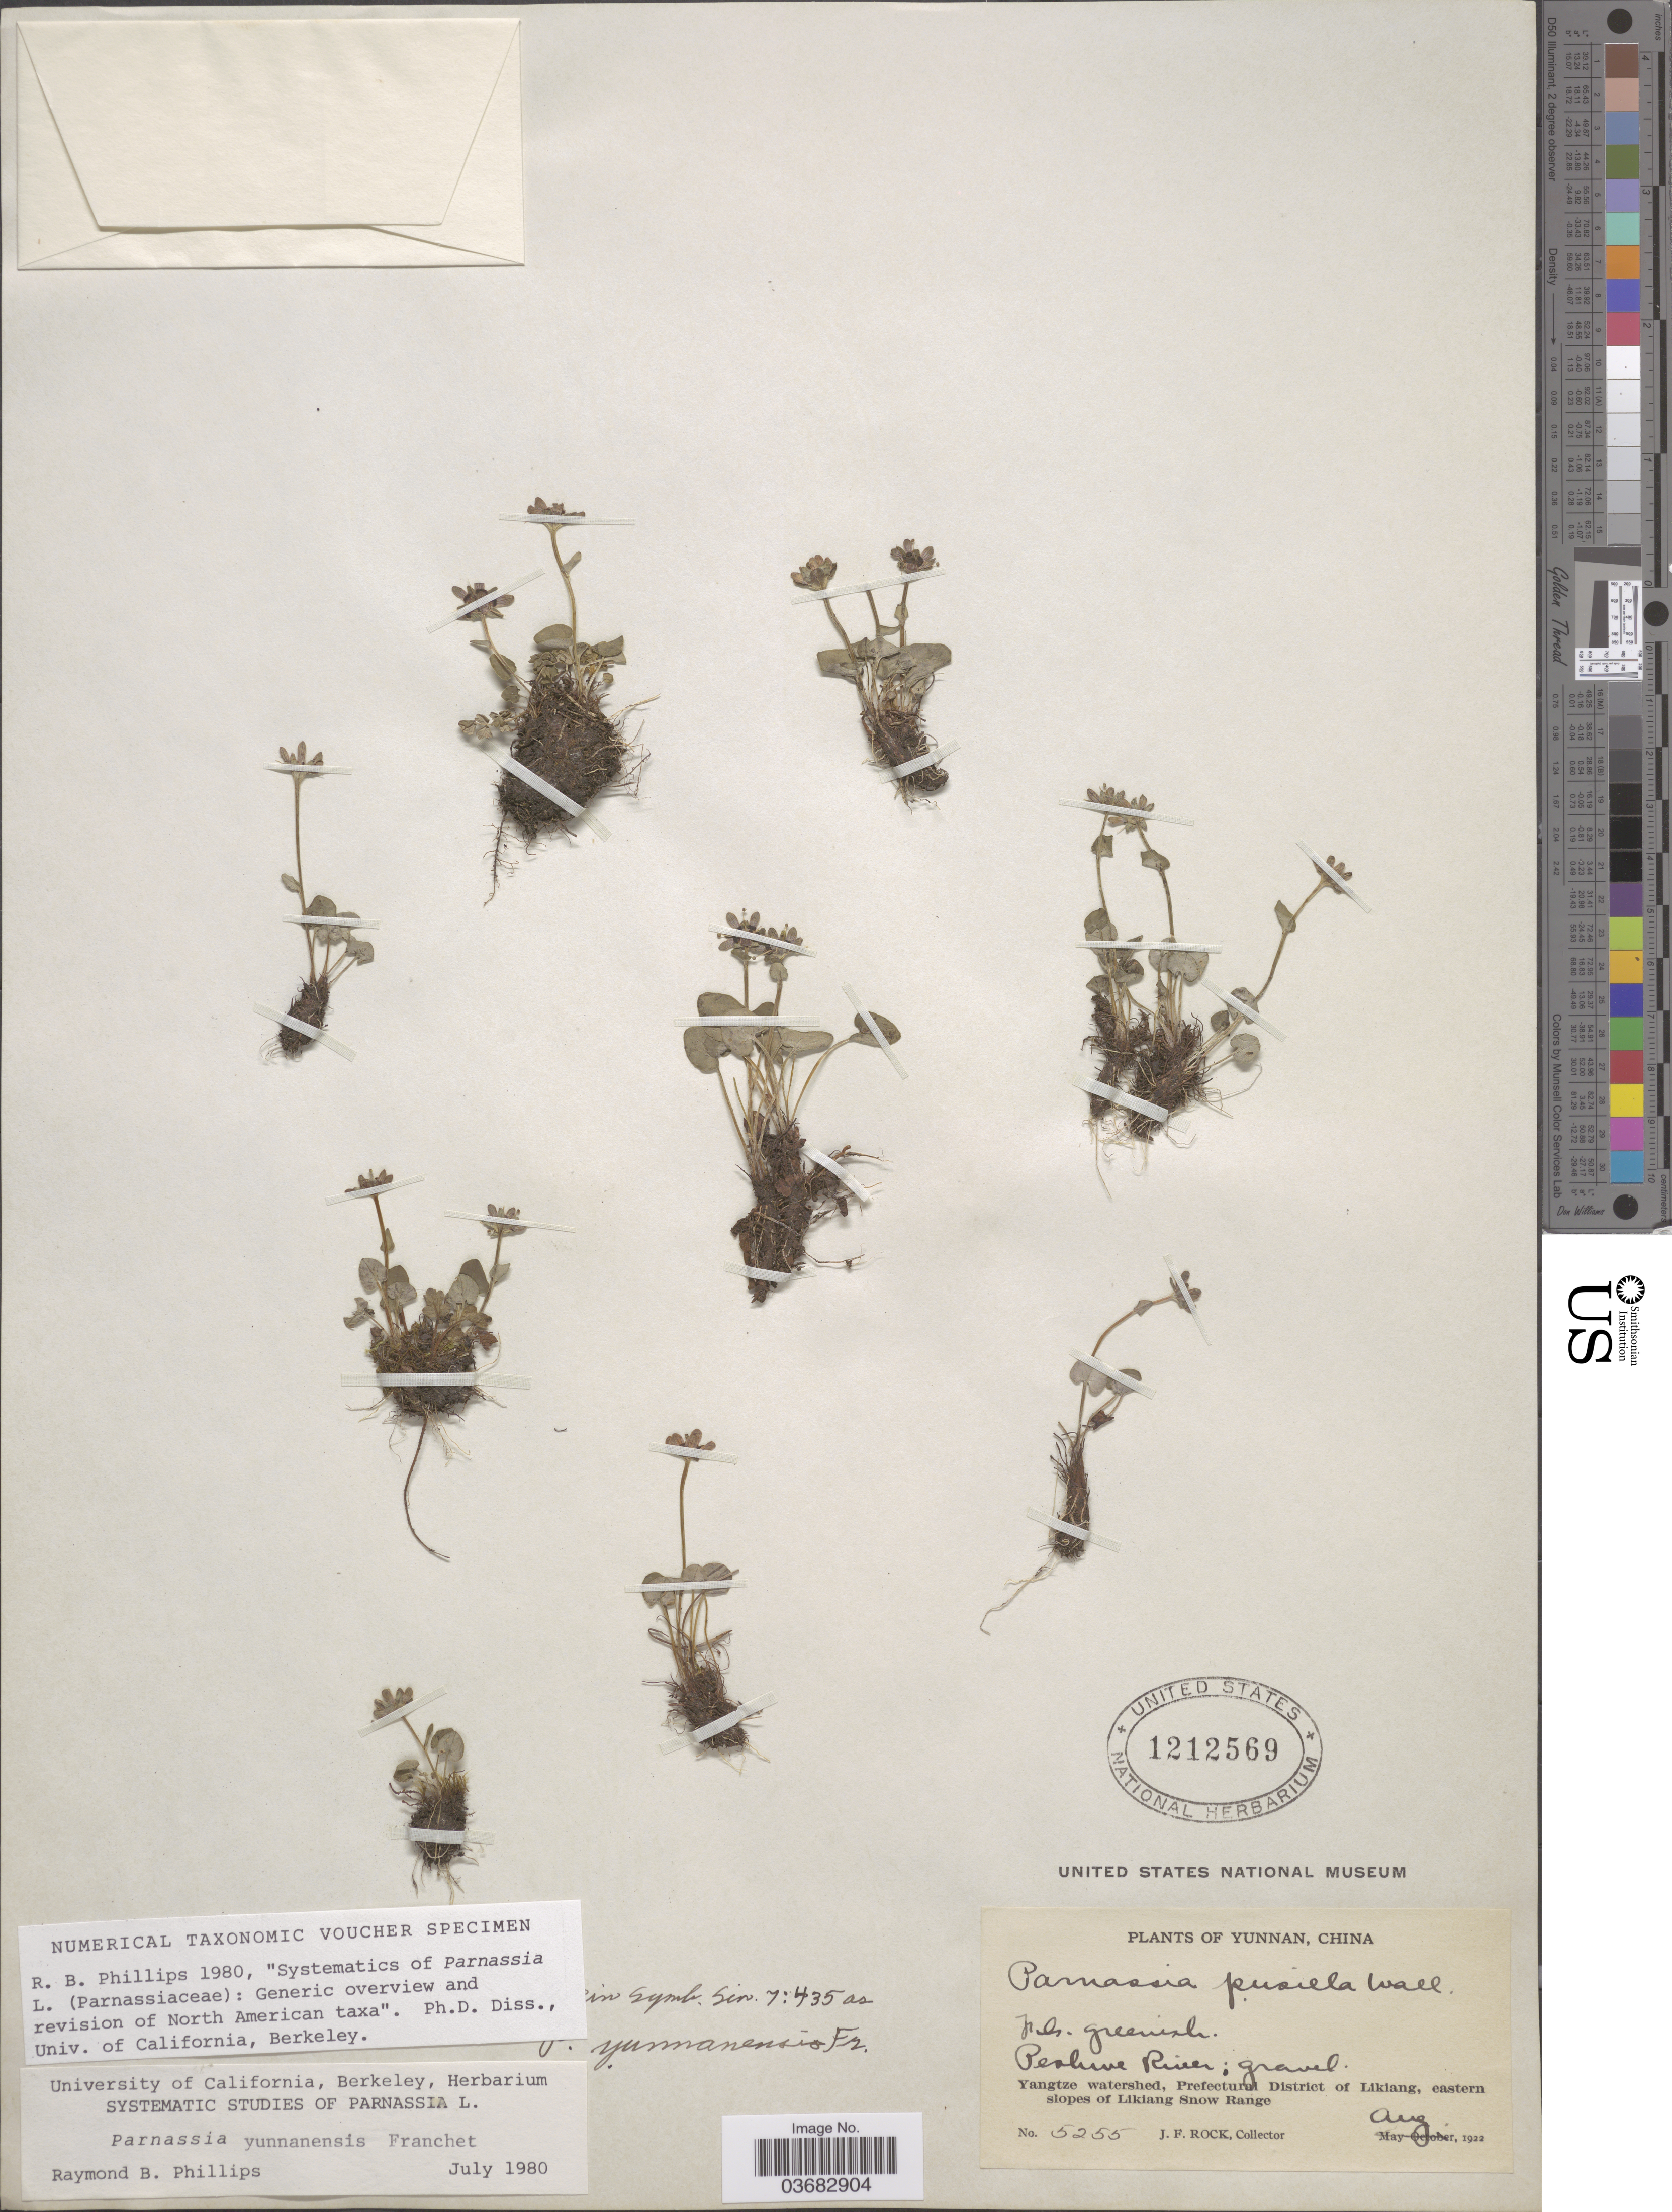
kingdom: Plantae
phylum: Tracheophyta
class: Magnoliopsida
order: Celastrales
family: Parnassiaceae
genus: Parnassia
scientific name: Parnassia yunnanensis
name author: Franch.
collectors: J. Rock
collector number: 5255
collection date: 1922-08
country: China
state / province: Yunnan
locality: Peshune River; gravel. Yangtze watershed, Prefectural District of Likiang, eastern slopes of Likiang Snow Range.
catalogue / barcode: US 1212569